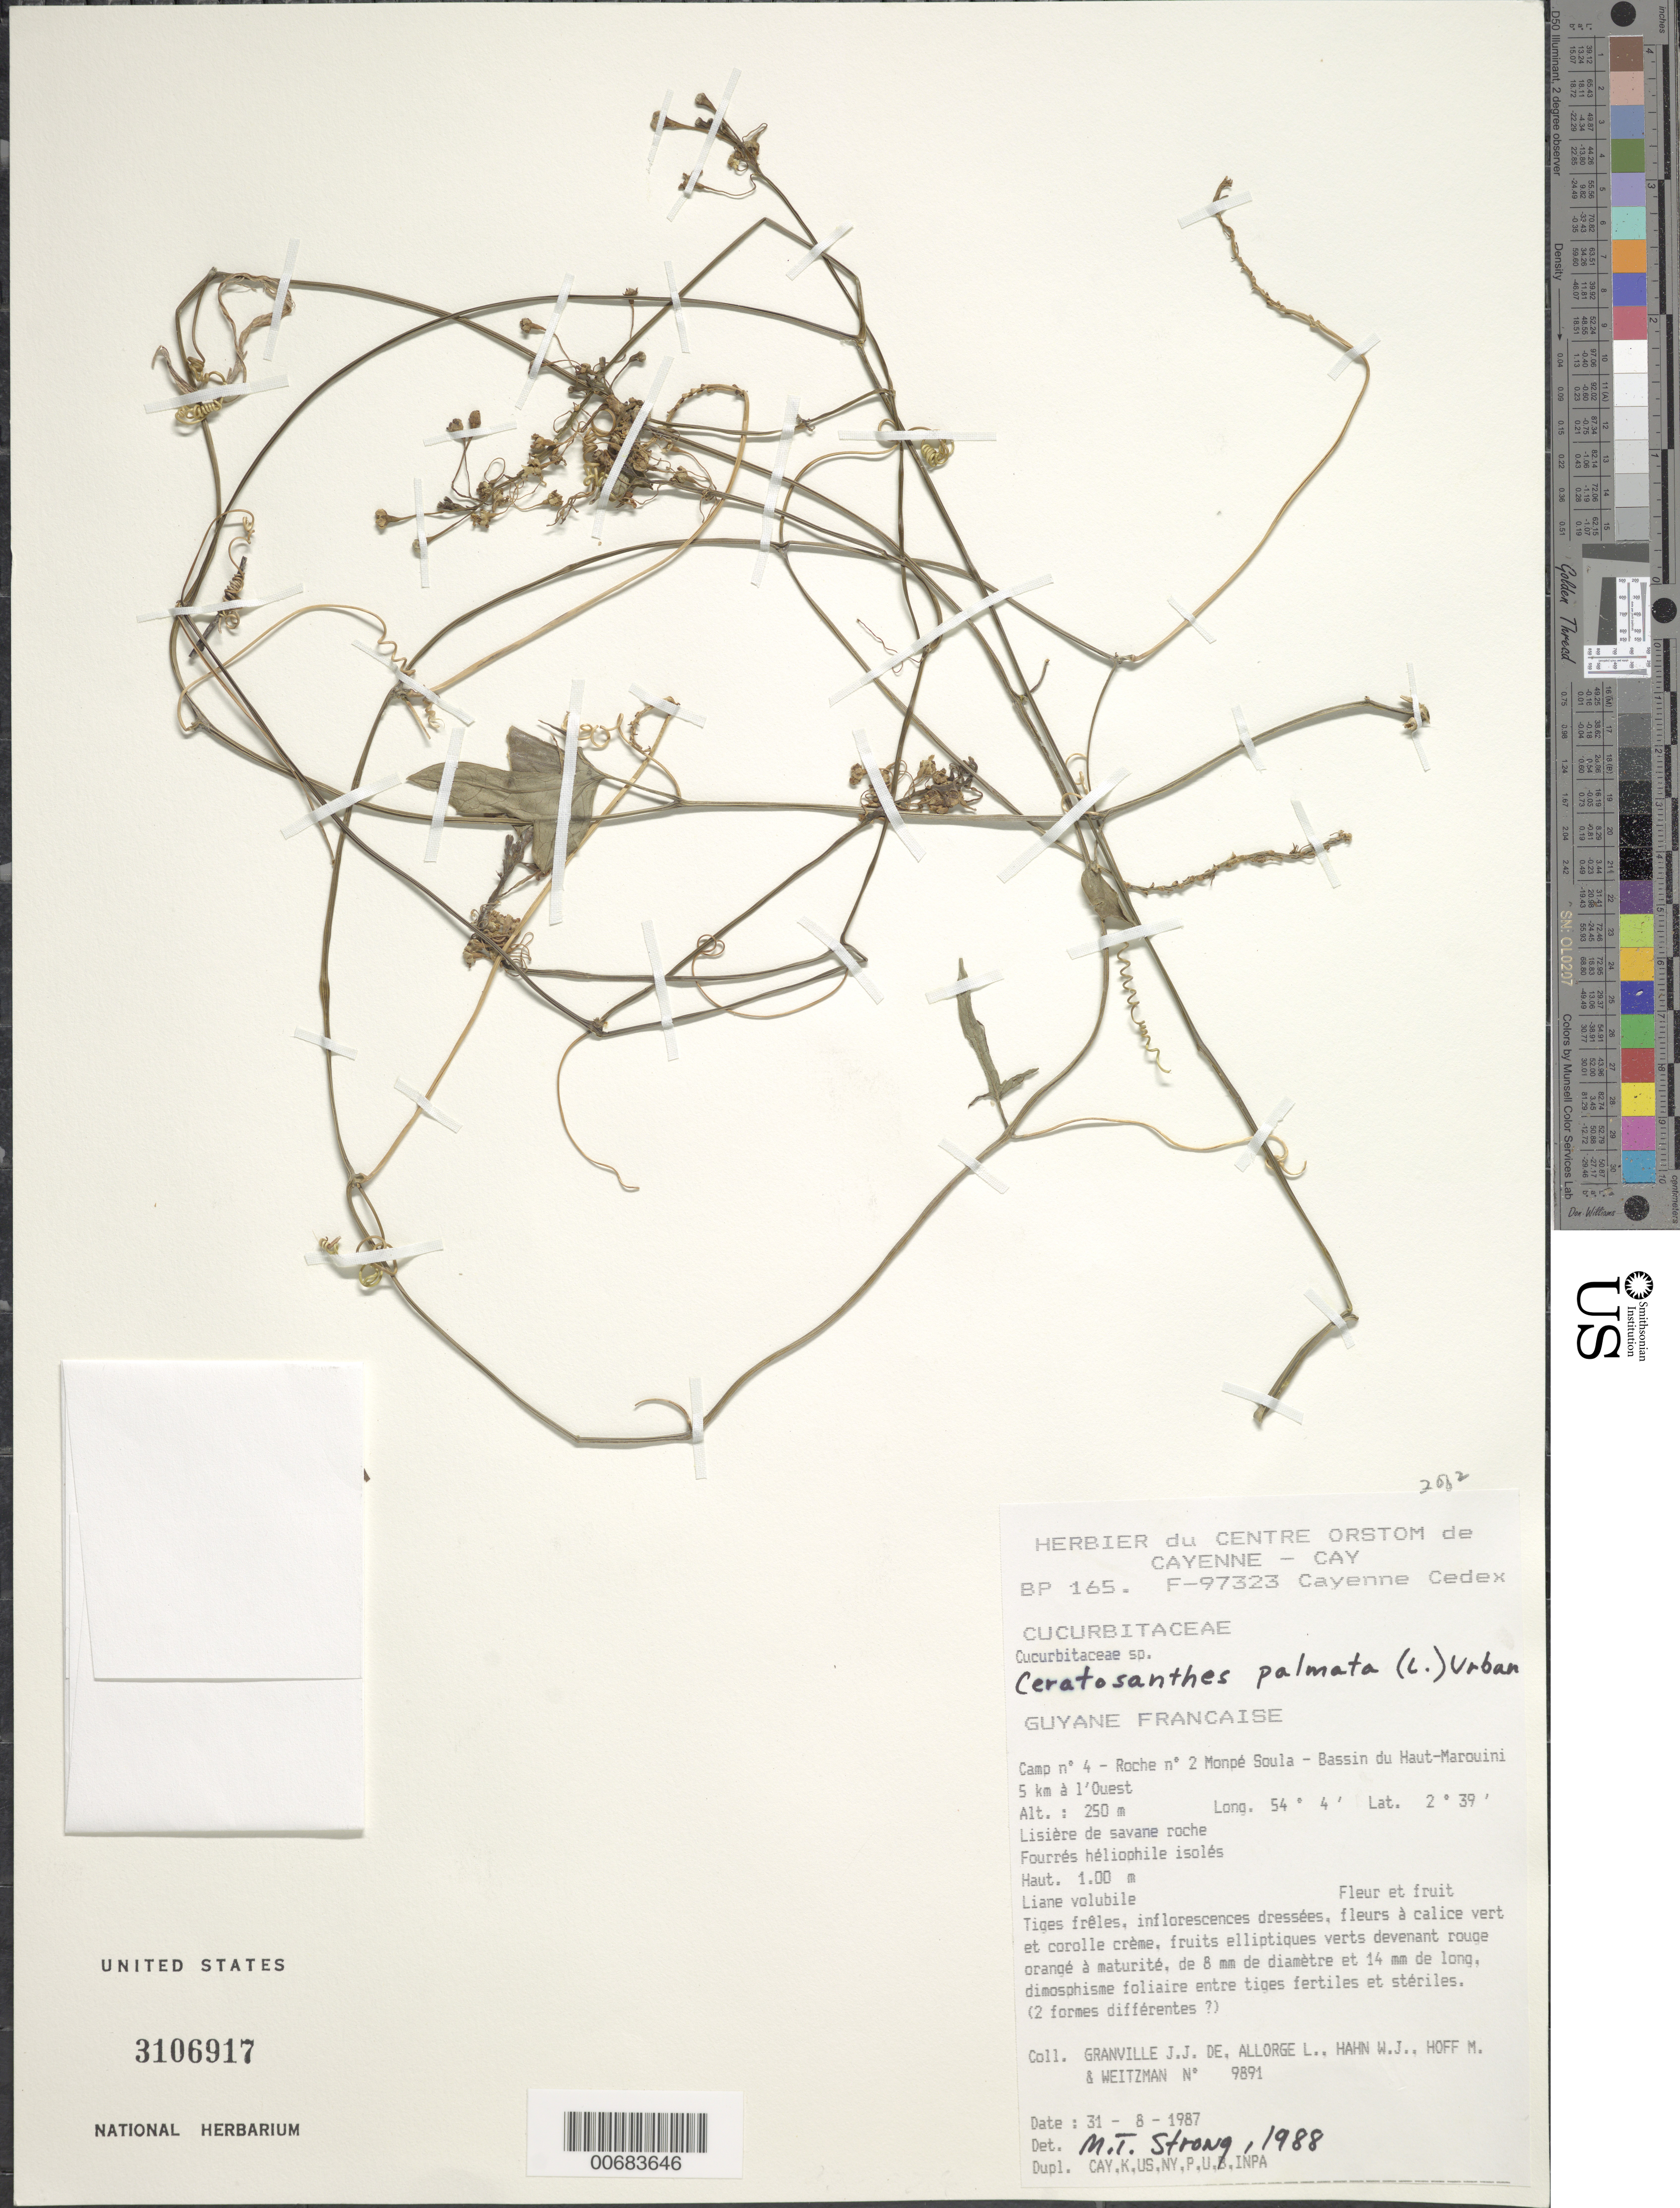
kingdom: Plantae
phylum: Tracheophyta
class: Magnoliopsida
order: Cucurbitales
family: Cucurbitaceae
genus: Ceratosanthes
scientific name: Ceratosanthes palmata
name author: (L.) Urb.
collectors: J.-J. de Granville, L. Allorge, W. J. Hahn, M. Hoff & Weitzman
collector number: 9891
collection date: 1987-08-31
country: French Guiana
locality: Guyane Francaise, Camp n° 4 - Roche n° 2 Monpé Soula - Bassin du Haut-Marouini 5 km à l'Ouest, Lisière de savana roche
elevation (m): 250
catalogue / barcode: US 3106917